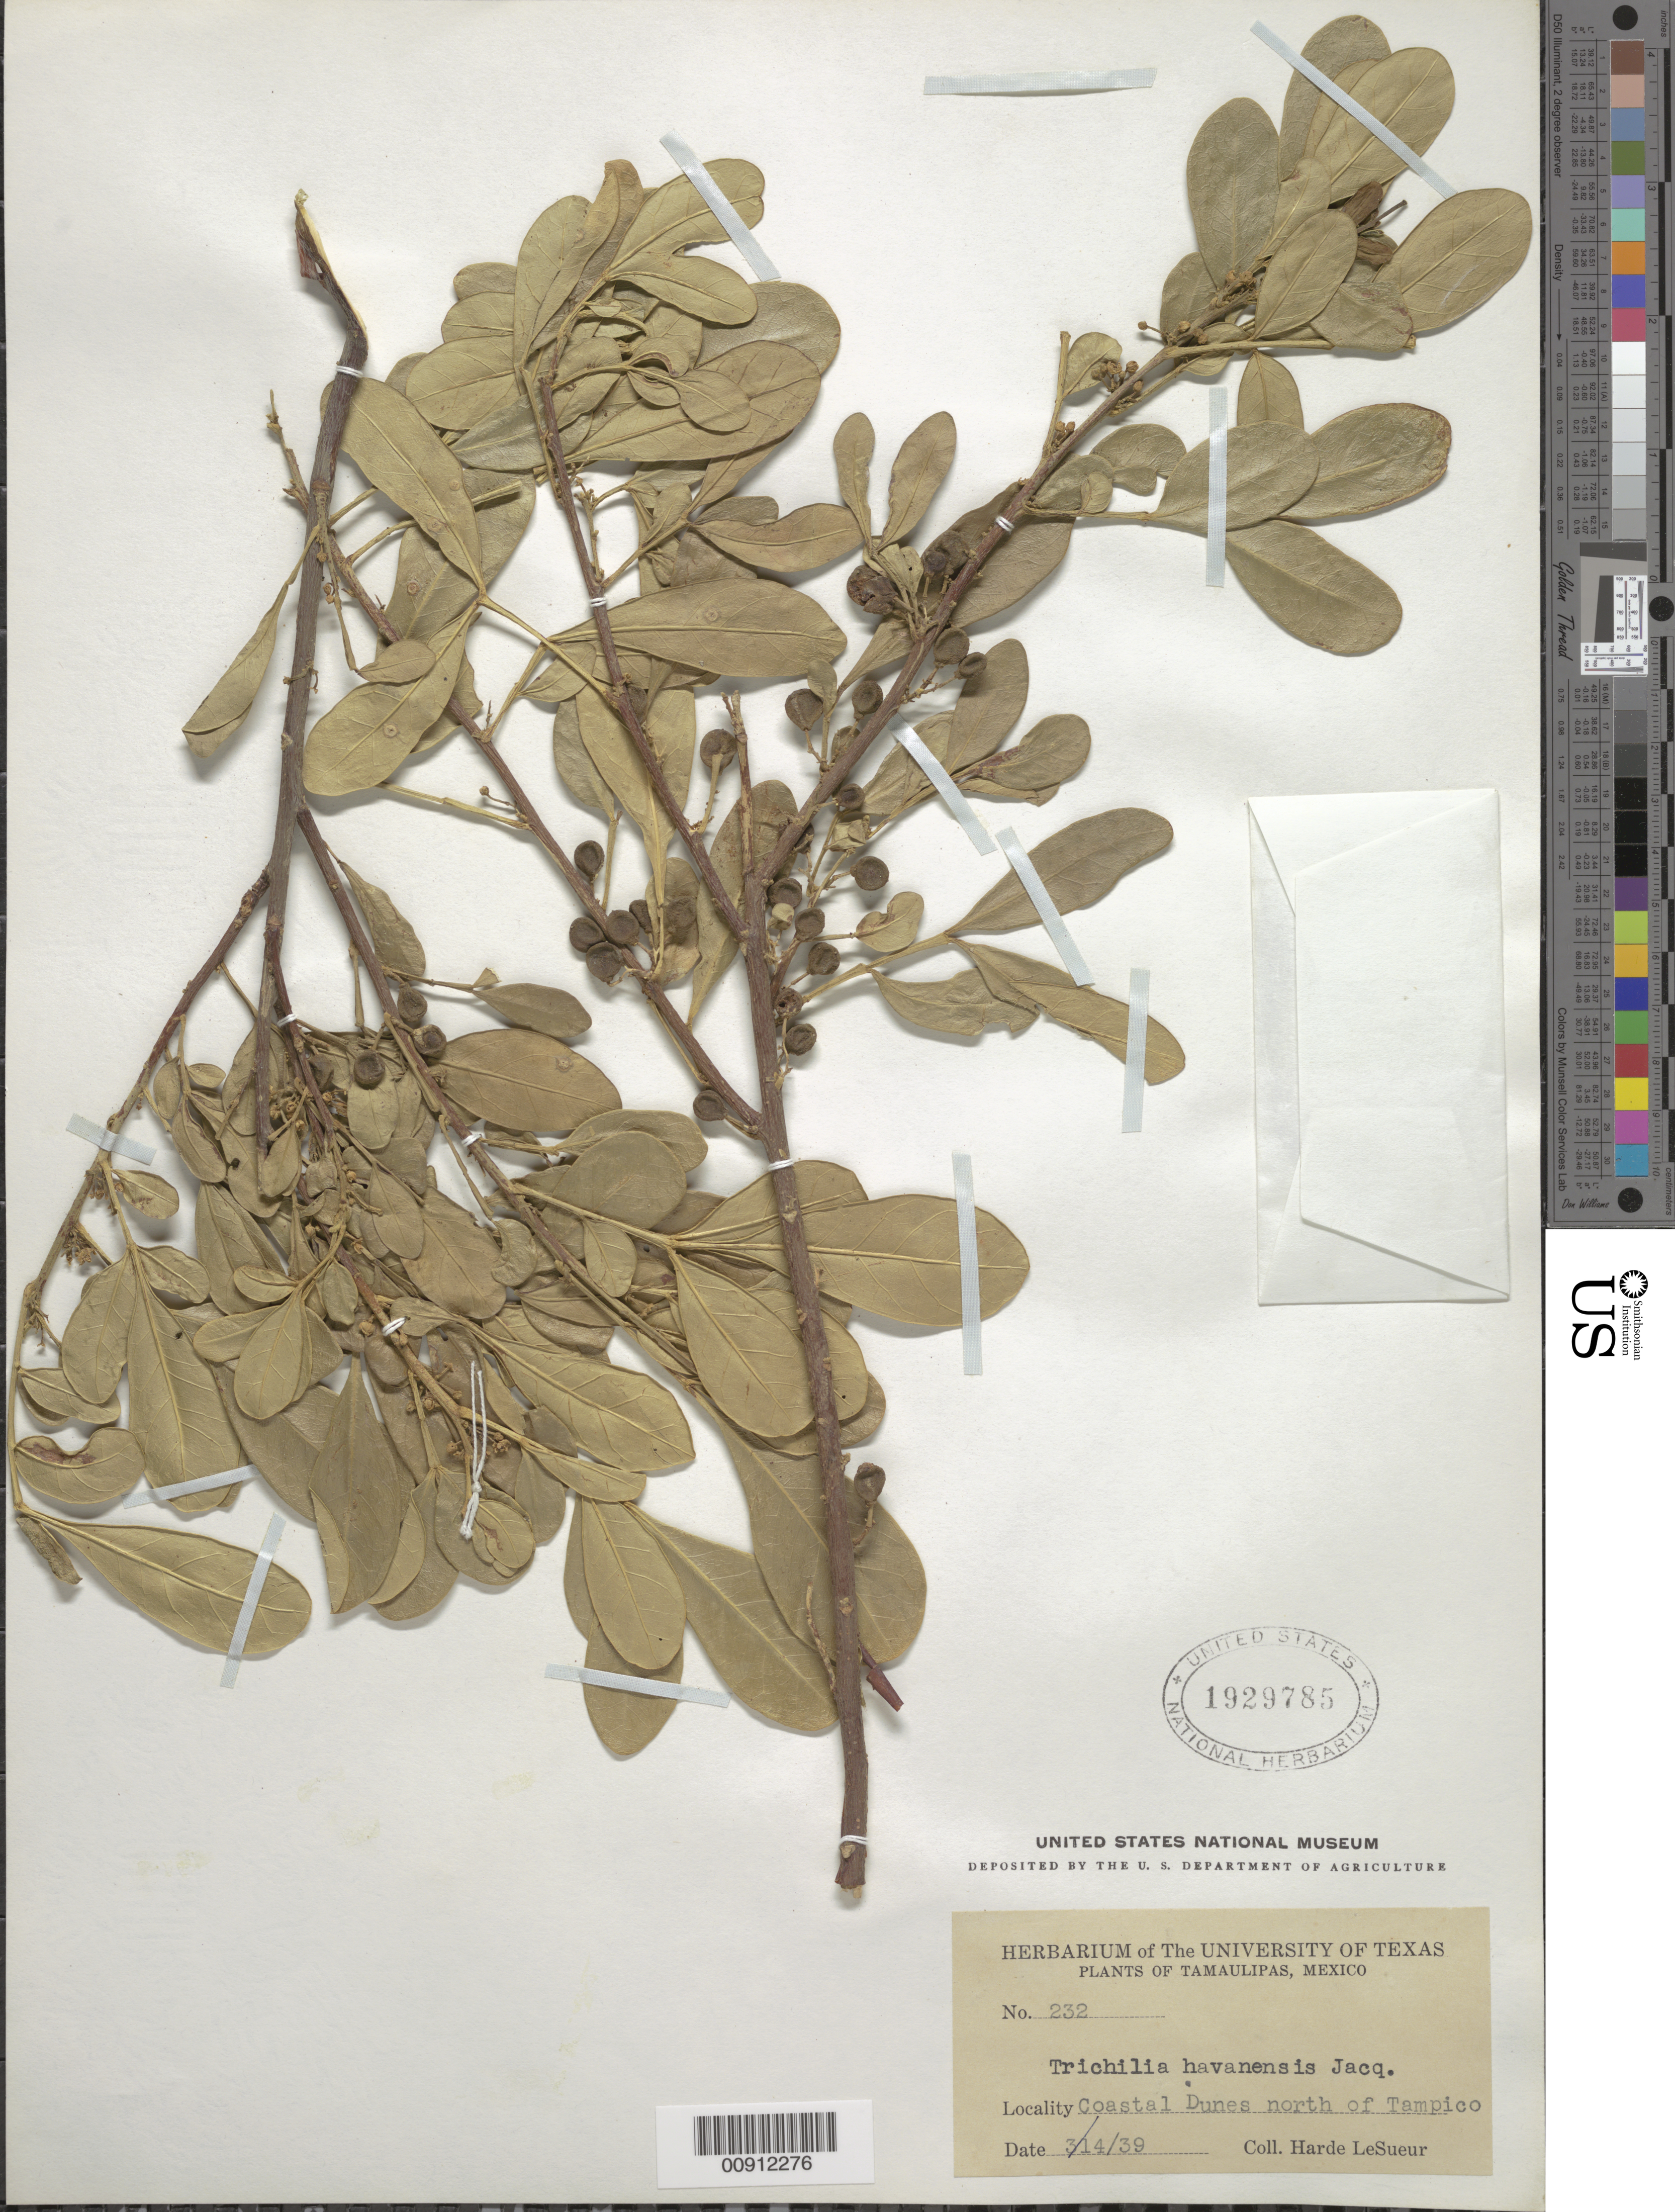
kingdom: Plantae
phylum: Tracheophyta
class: Magnoliopsida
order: Sapindales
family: Meliaceae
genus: Trichilia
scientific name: Trichilia havanensis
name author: Jacq.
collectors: D. H. LeSueur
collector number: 232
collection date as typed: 14 Mar 1939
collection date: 1939-03-14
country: Mexico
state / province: Tamaulipas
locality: Coastal Dunes north of Tampico, Tamaulipas.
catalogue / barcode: US 1929785